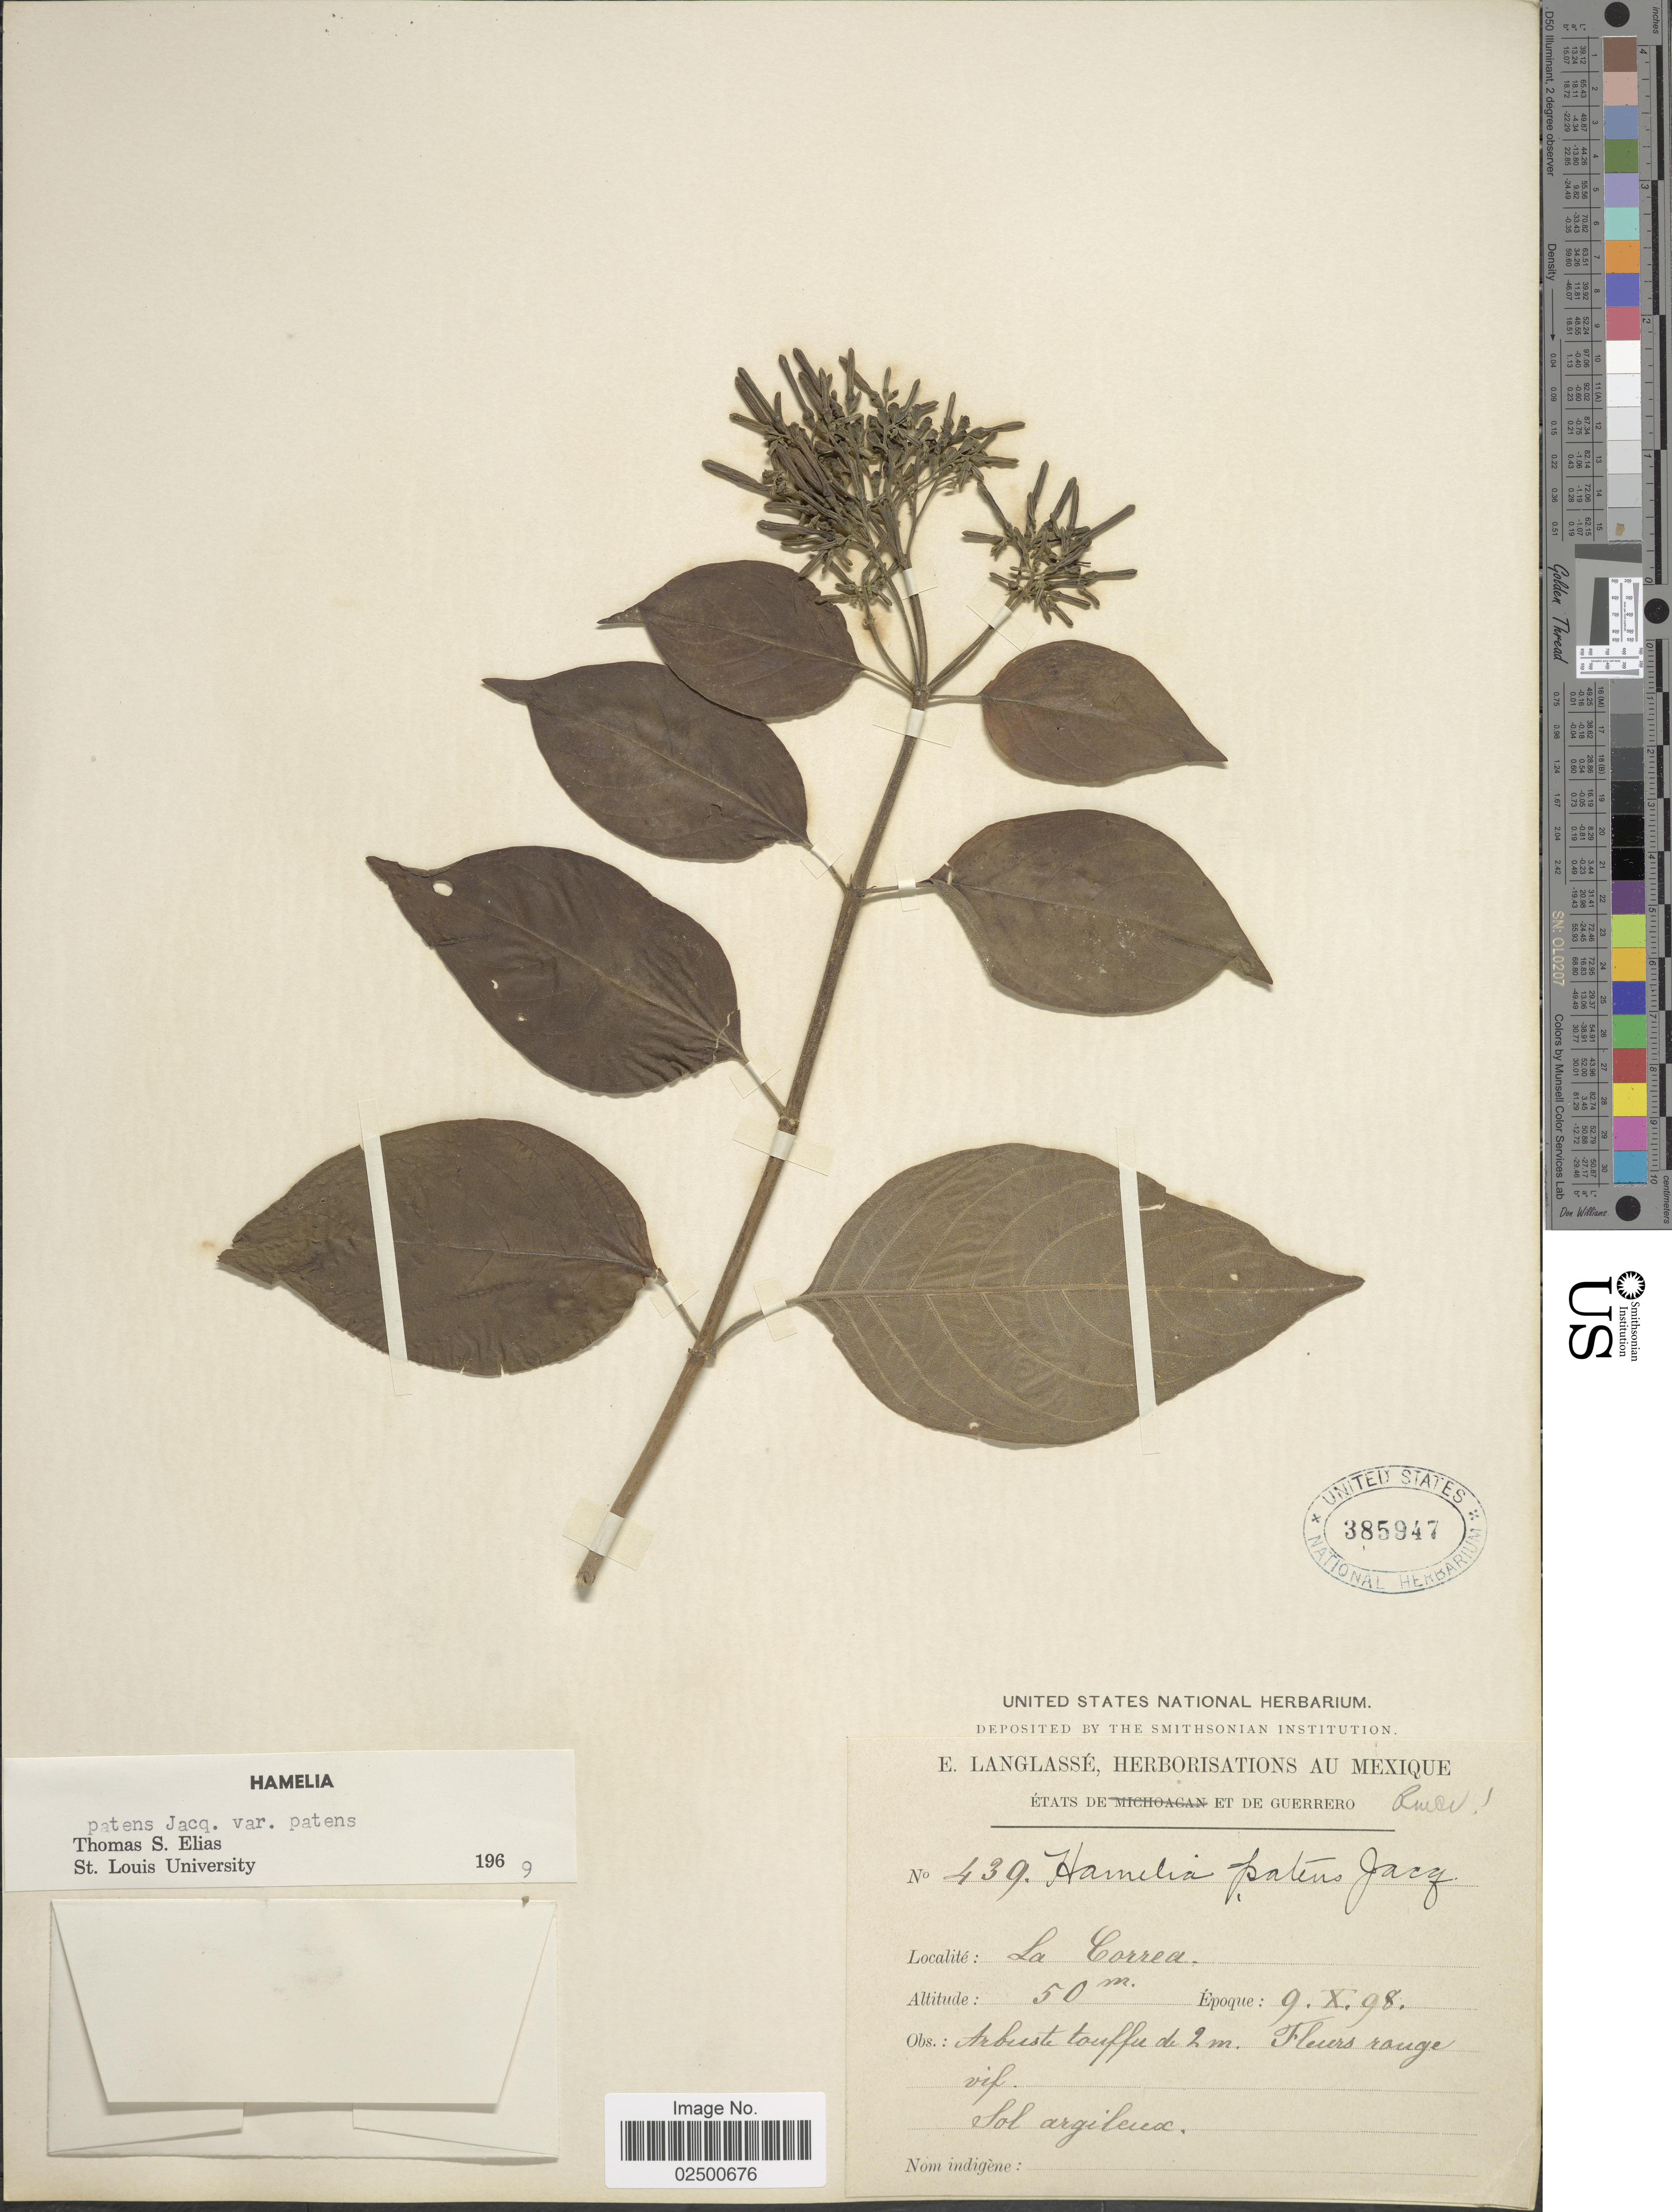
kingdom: Plantae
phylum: Tracheophyta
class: Magnoliopsida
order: Gentianales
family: Rubiaceae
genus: Hamelia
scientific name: Hamelia patens var. patens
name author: Jacq.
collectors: E. Langlassé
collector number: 439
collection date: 1998-10-09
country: Mexico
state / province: Guerrero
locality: La Correa.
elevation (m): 50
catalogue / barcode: US 385947